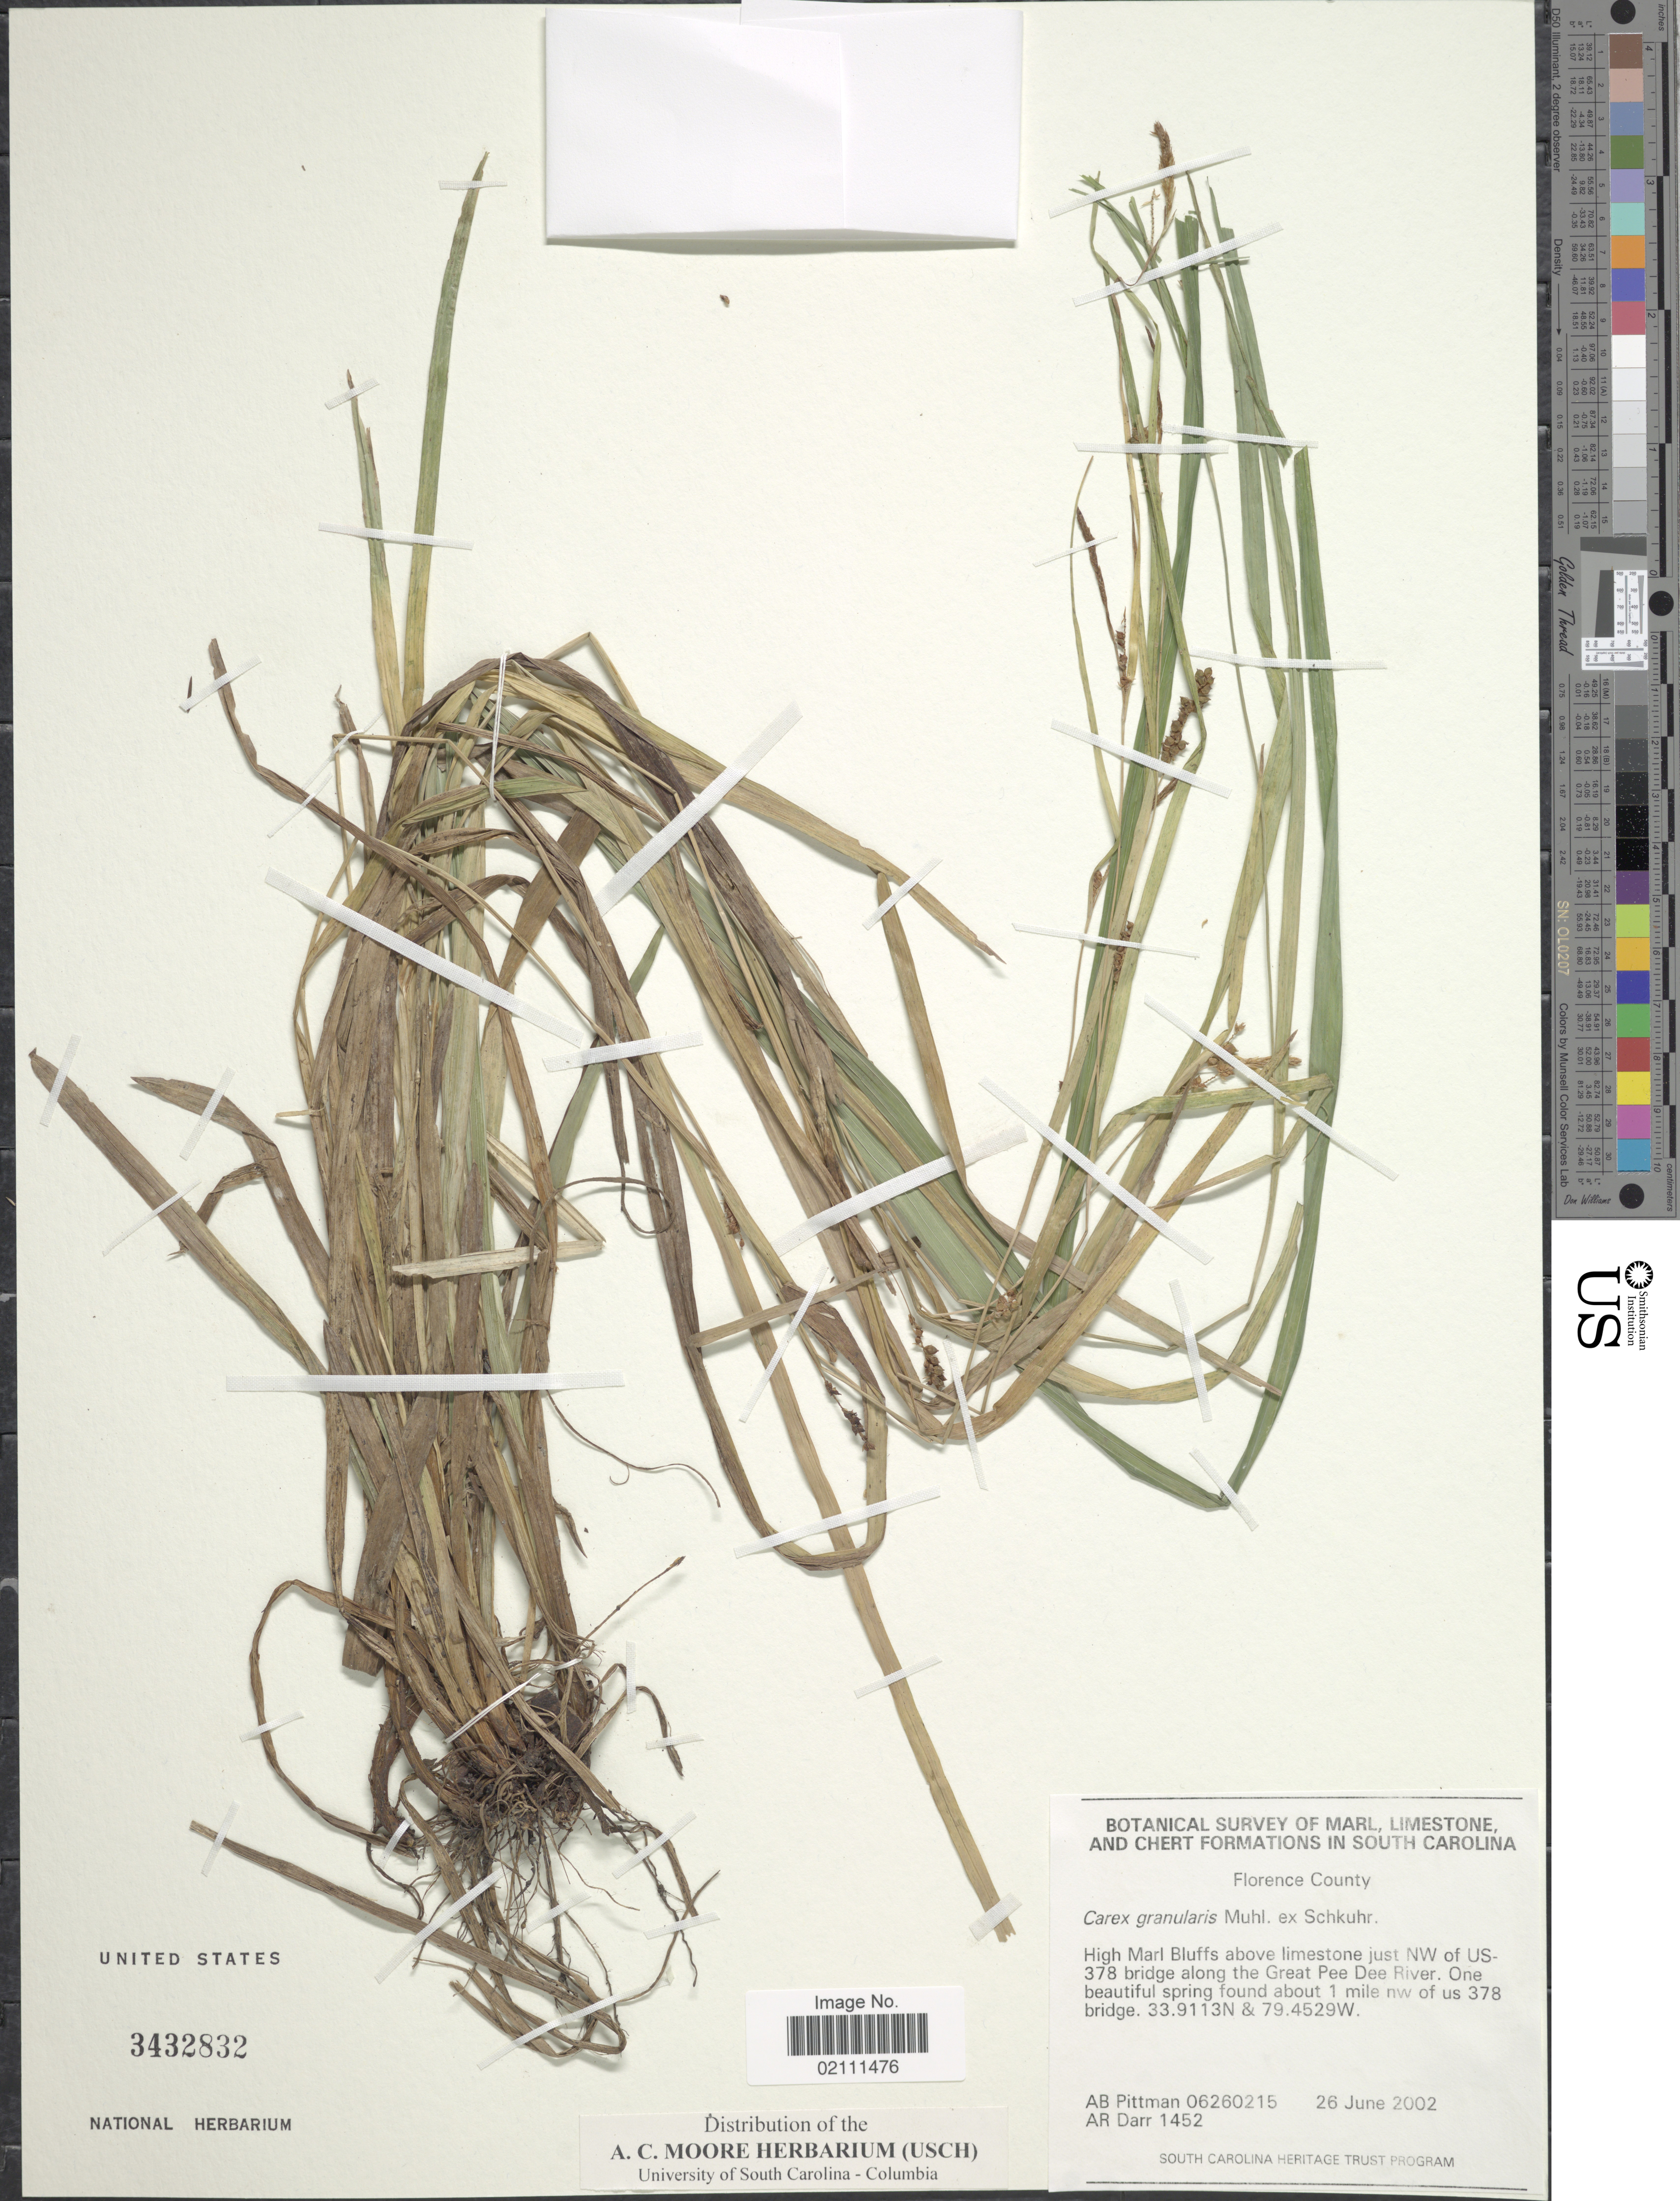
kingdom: Plantae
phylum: Tracheophyta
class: Liliopsida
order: Poales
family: Cyperaceae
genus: Carex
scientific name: Carex granularis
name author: Muhl. ex Willd.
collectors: A. B. Pittman & A. Darr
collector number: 1452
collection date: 2002-06-26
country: United States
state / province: South Carolina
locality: Marl, Limestone, and Chert Formations in South Carolina, Florence County, High Marl Bluffs above limestone just NW of US-378 bridge along the Great Pee Dee River, one beautiful spring found about 1 mile nw of us 378 bridge.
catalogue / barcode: US 3432832